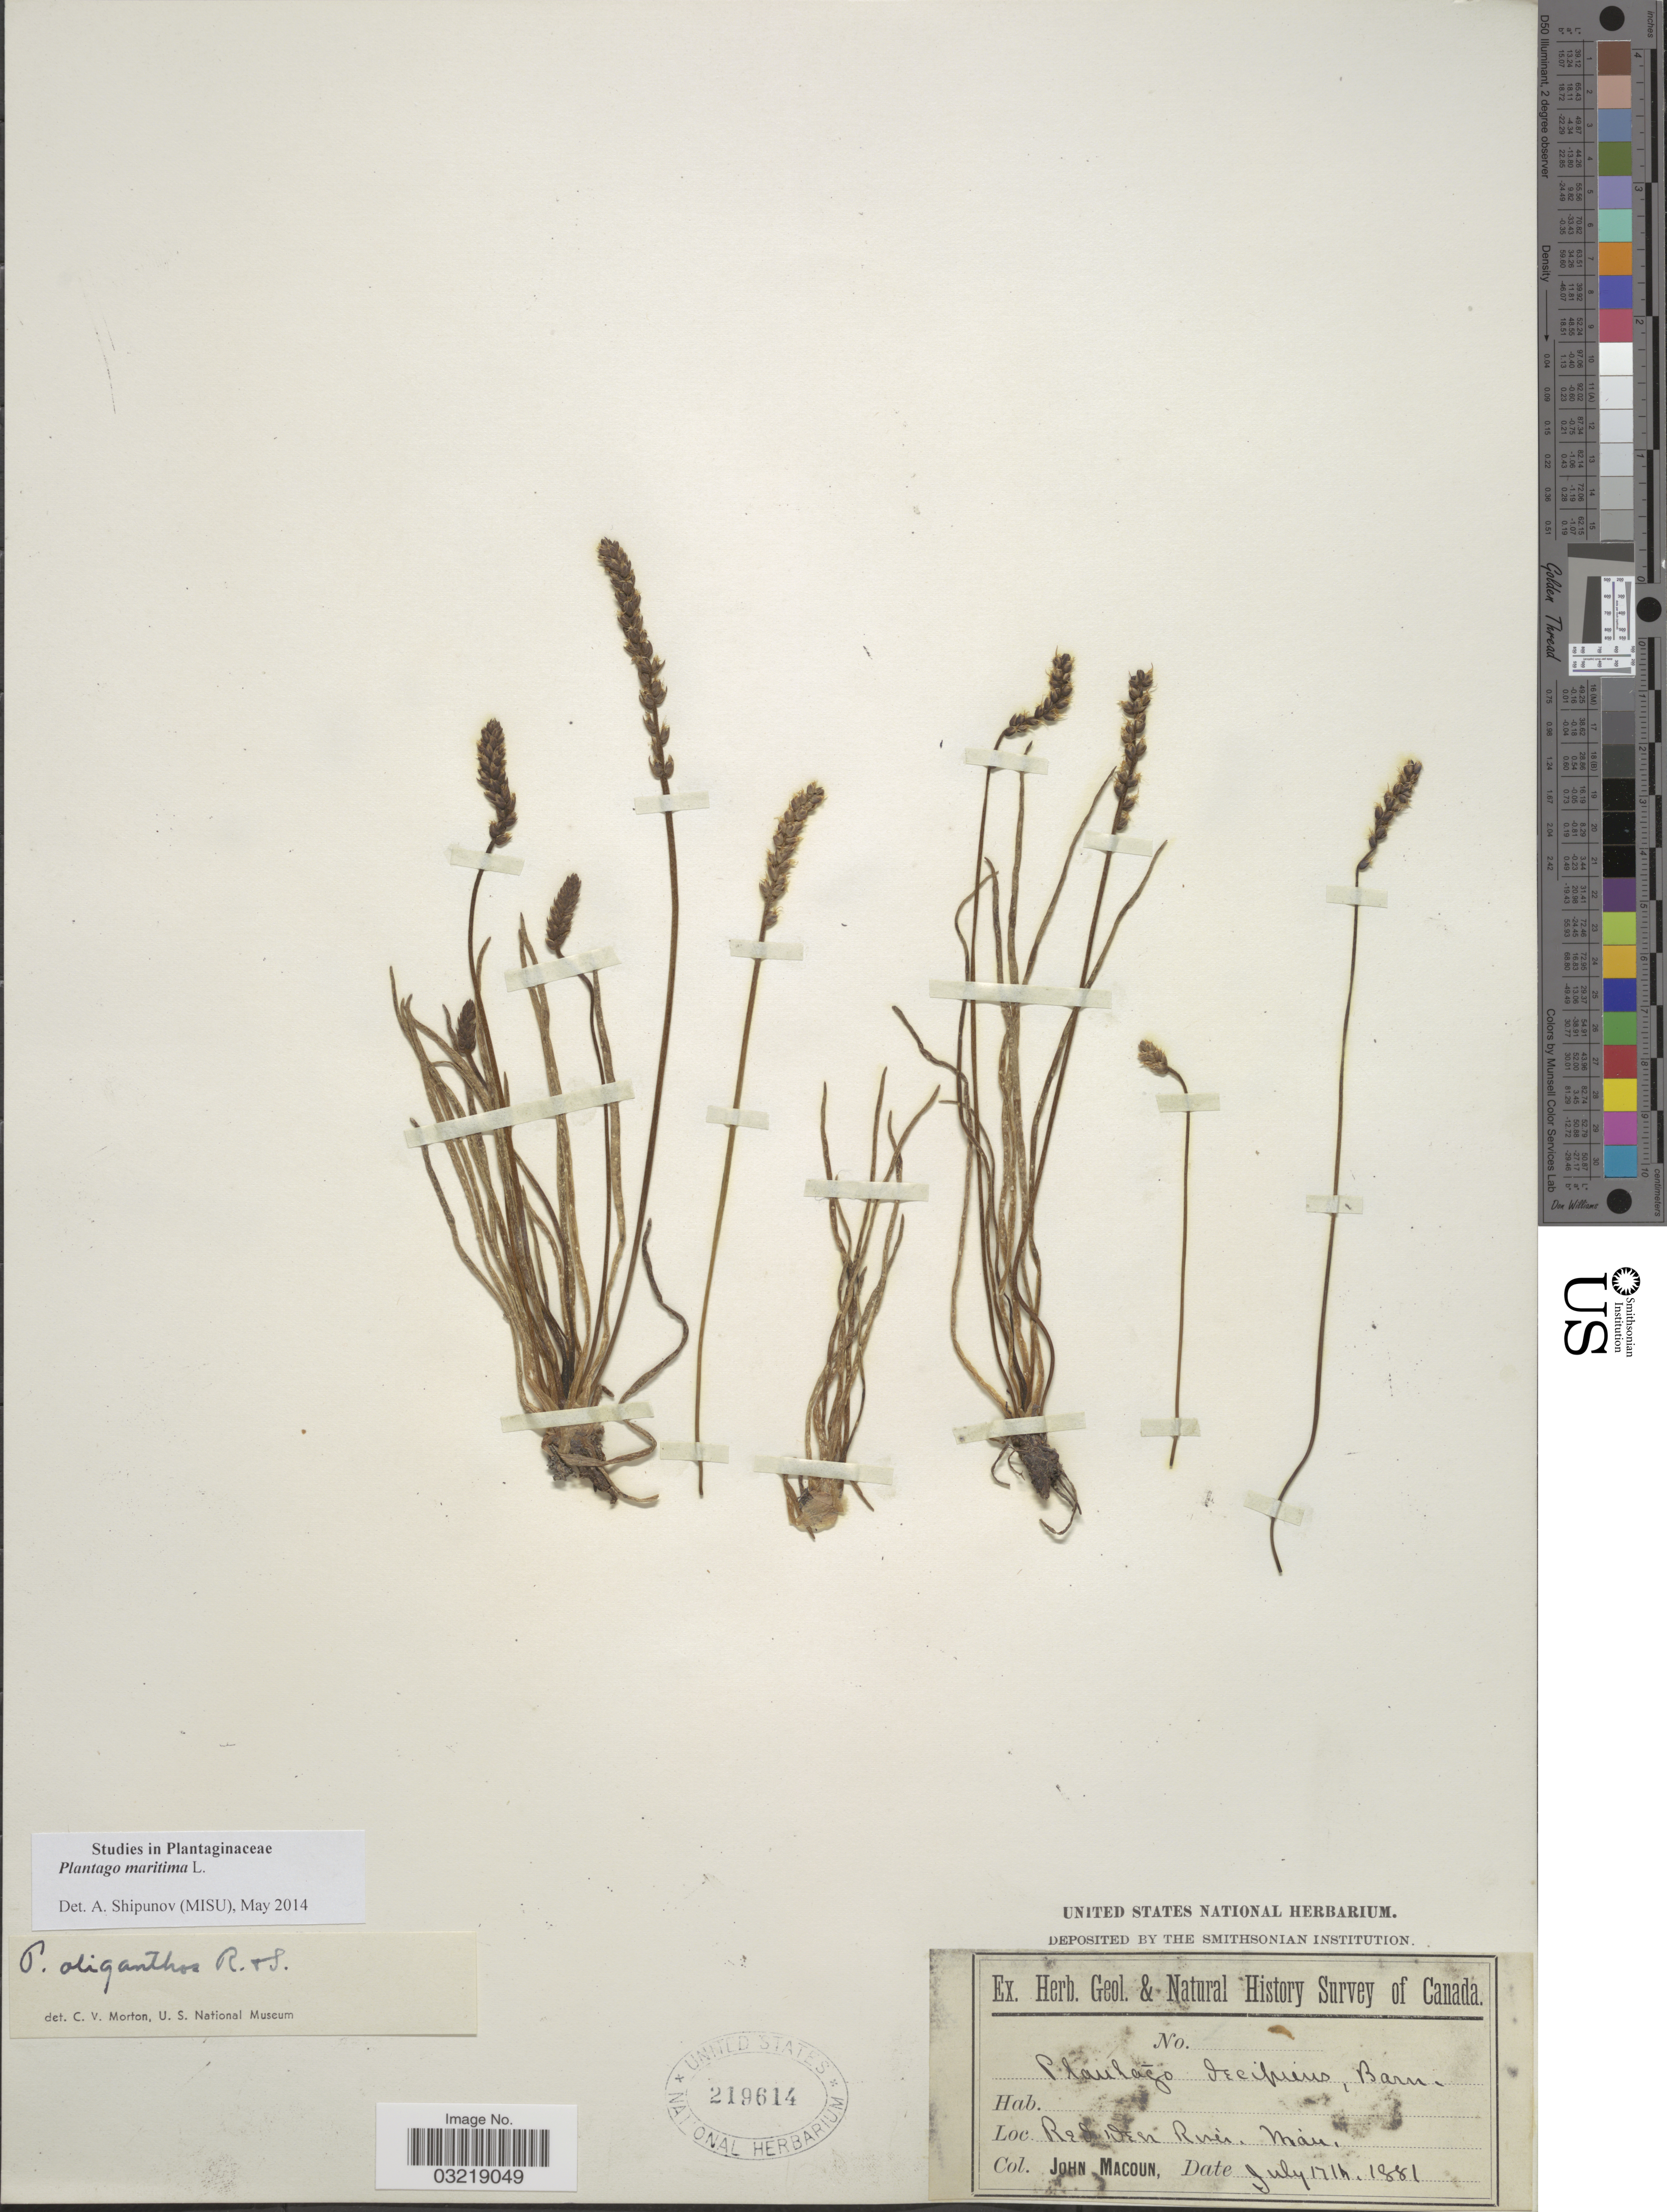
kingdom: Plantae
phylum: Tracheophyta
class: Magnoliopsida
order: Lamiales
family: Plantaginaceae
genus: Plantago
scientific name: Plantago maritima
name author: L.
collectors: J. Macoun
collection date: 1881-07-17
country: Canada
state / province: Manitoba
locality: Red Deer River.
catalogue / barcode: US 219614